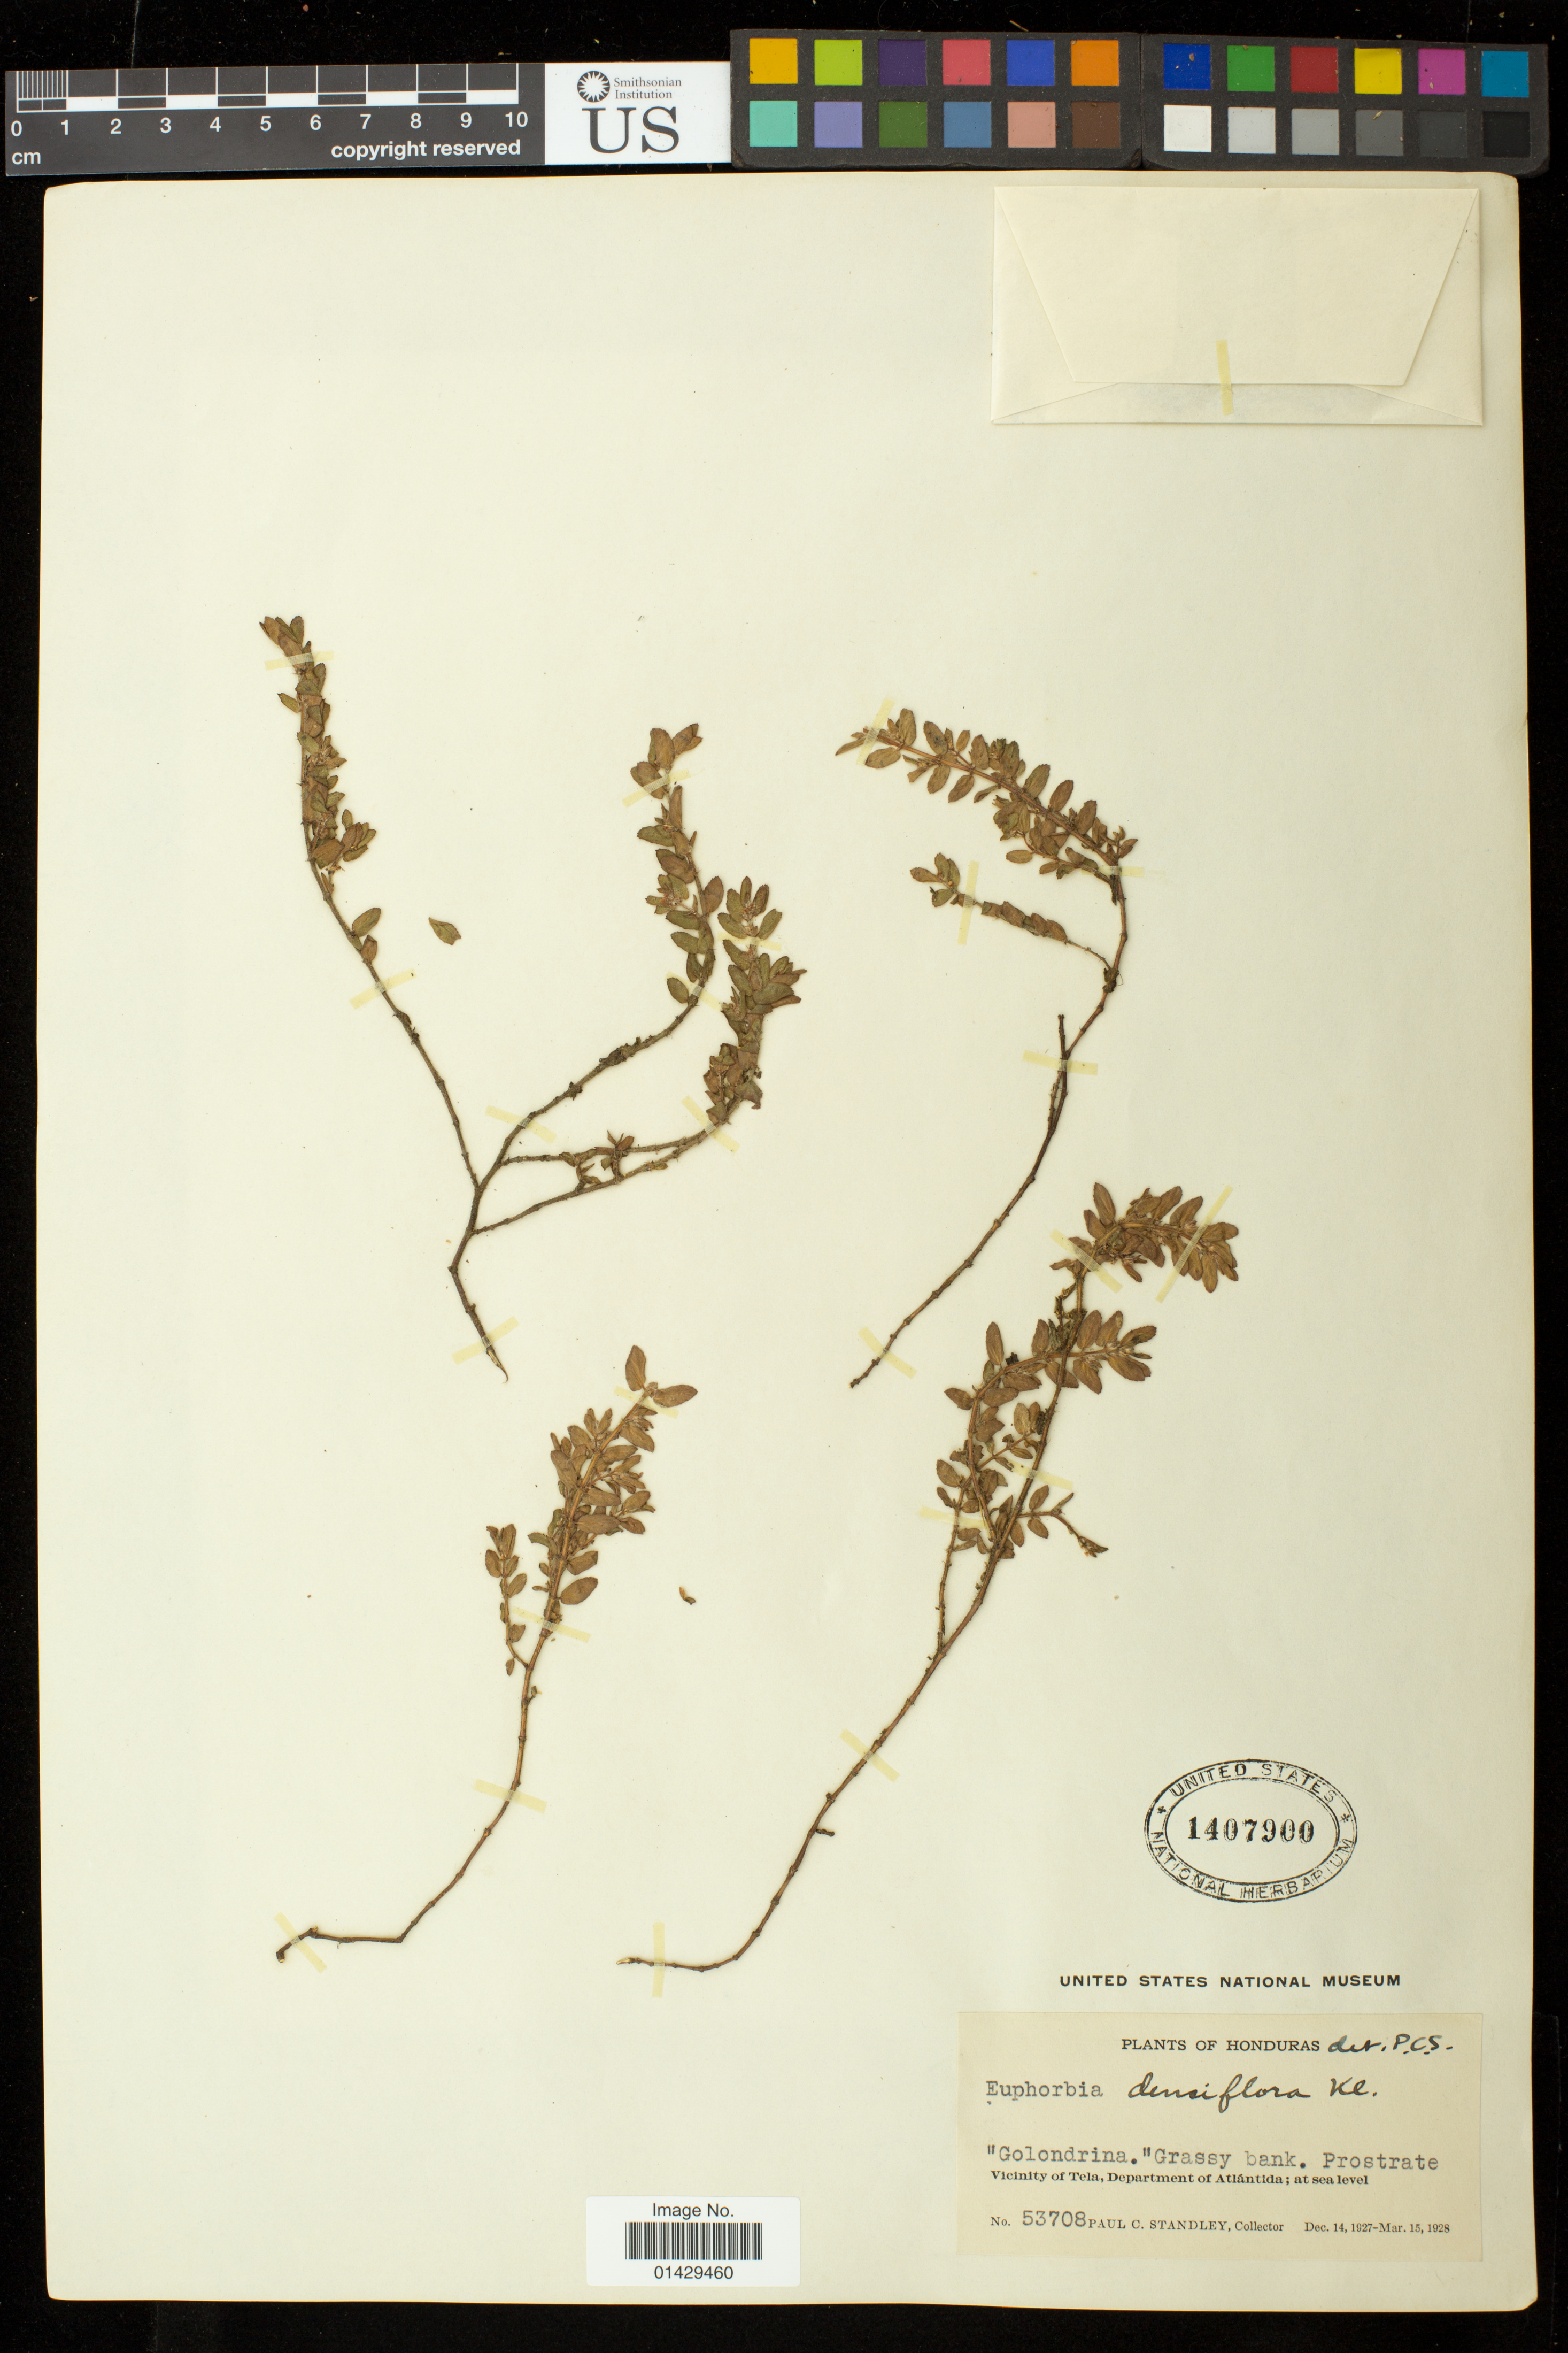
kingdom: Plantae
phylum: Tracheophyta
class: Magnoliopsida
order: Malpighiales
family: Euphorbiaceae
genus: Euphorbia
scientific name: Euphorbia densiflora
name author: (Klotzsch & Garcke) Klotzsch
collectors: P. C. Standley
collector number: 53708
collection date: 1927-12-14/1928-03-15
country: Honduras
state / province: Atlántida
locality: Vicinity of Tela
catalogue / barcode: US 1407900